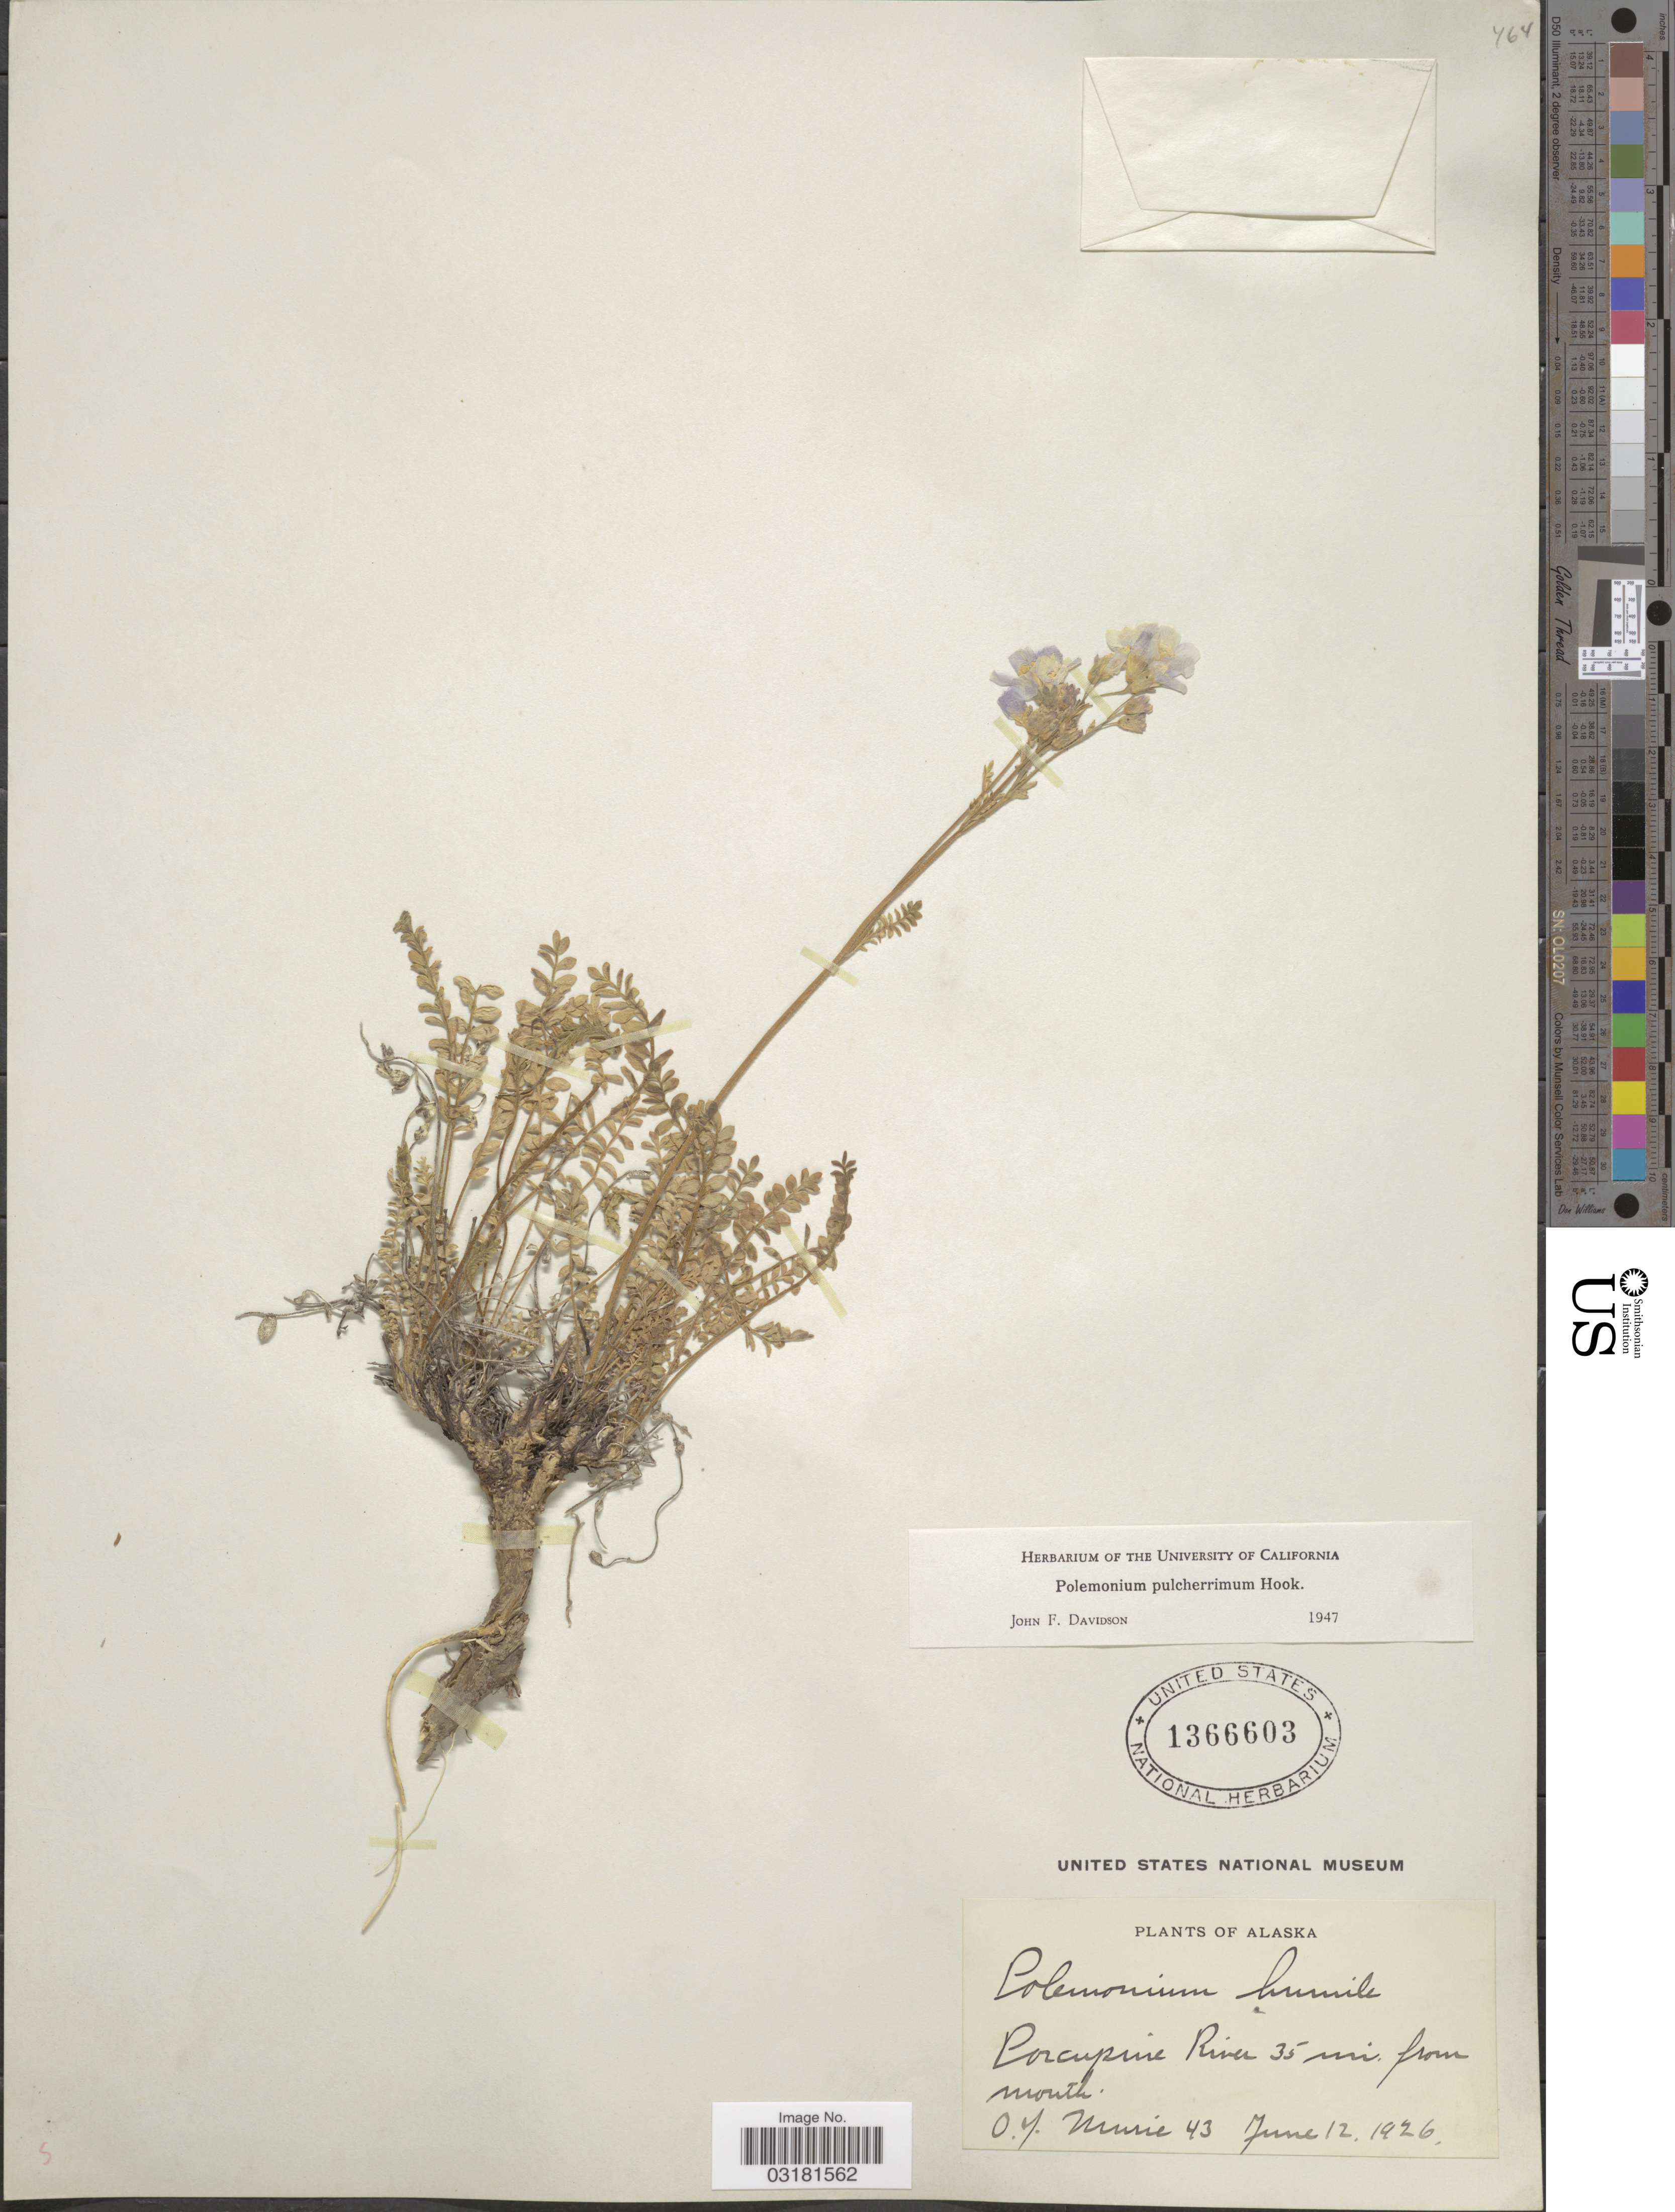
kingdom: Plantae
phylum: Tracheophyta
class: Magnoliopsida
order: Ericales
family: Polemoniaceae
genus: Polemonium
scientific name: Polemonium pulcherrimum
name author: Hook.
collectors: O. Murie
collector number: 43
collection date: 1926-06-12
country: United States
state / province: Alaska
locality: Porcupine River 35 mi. from mouth.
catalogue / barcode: US 1366603